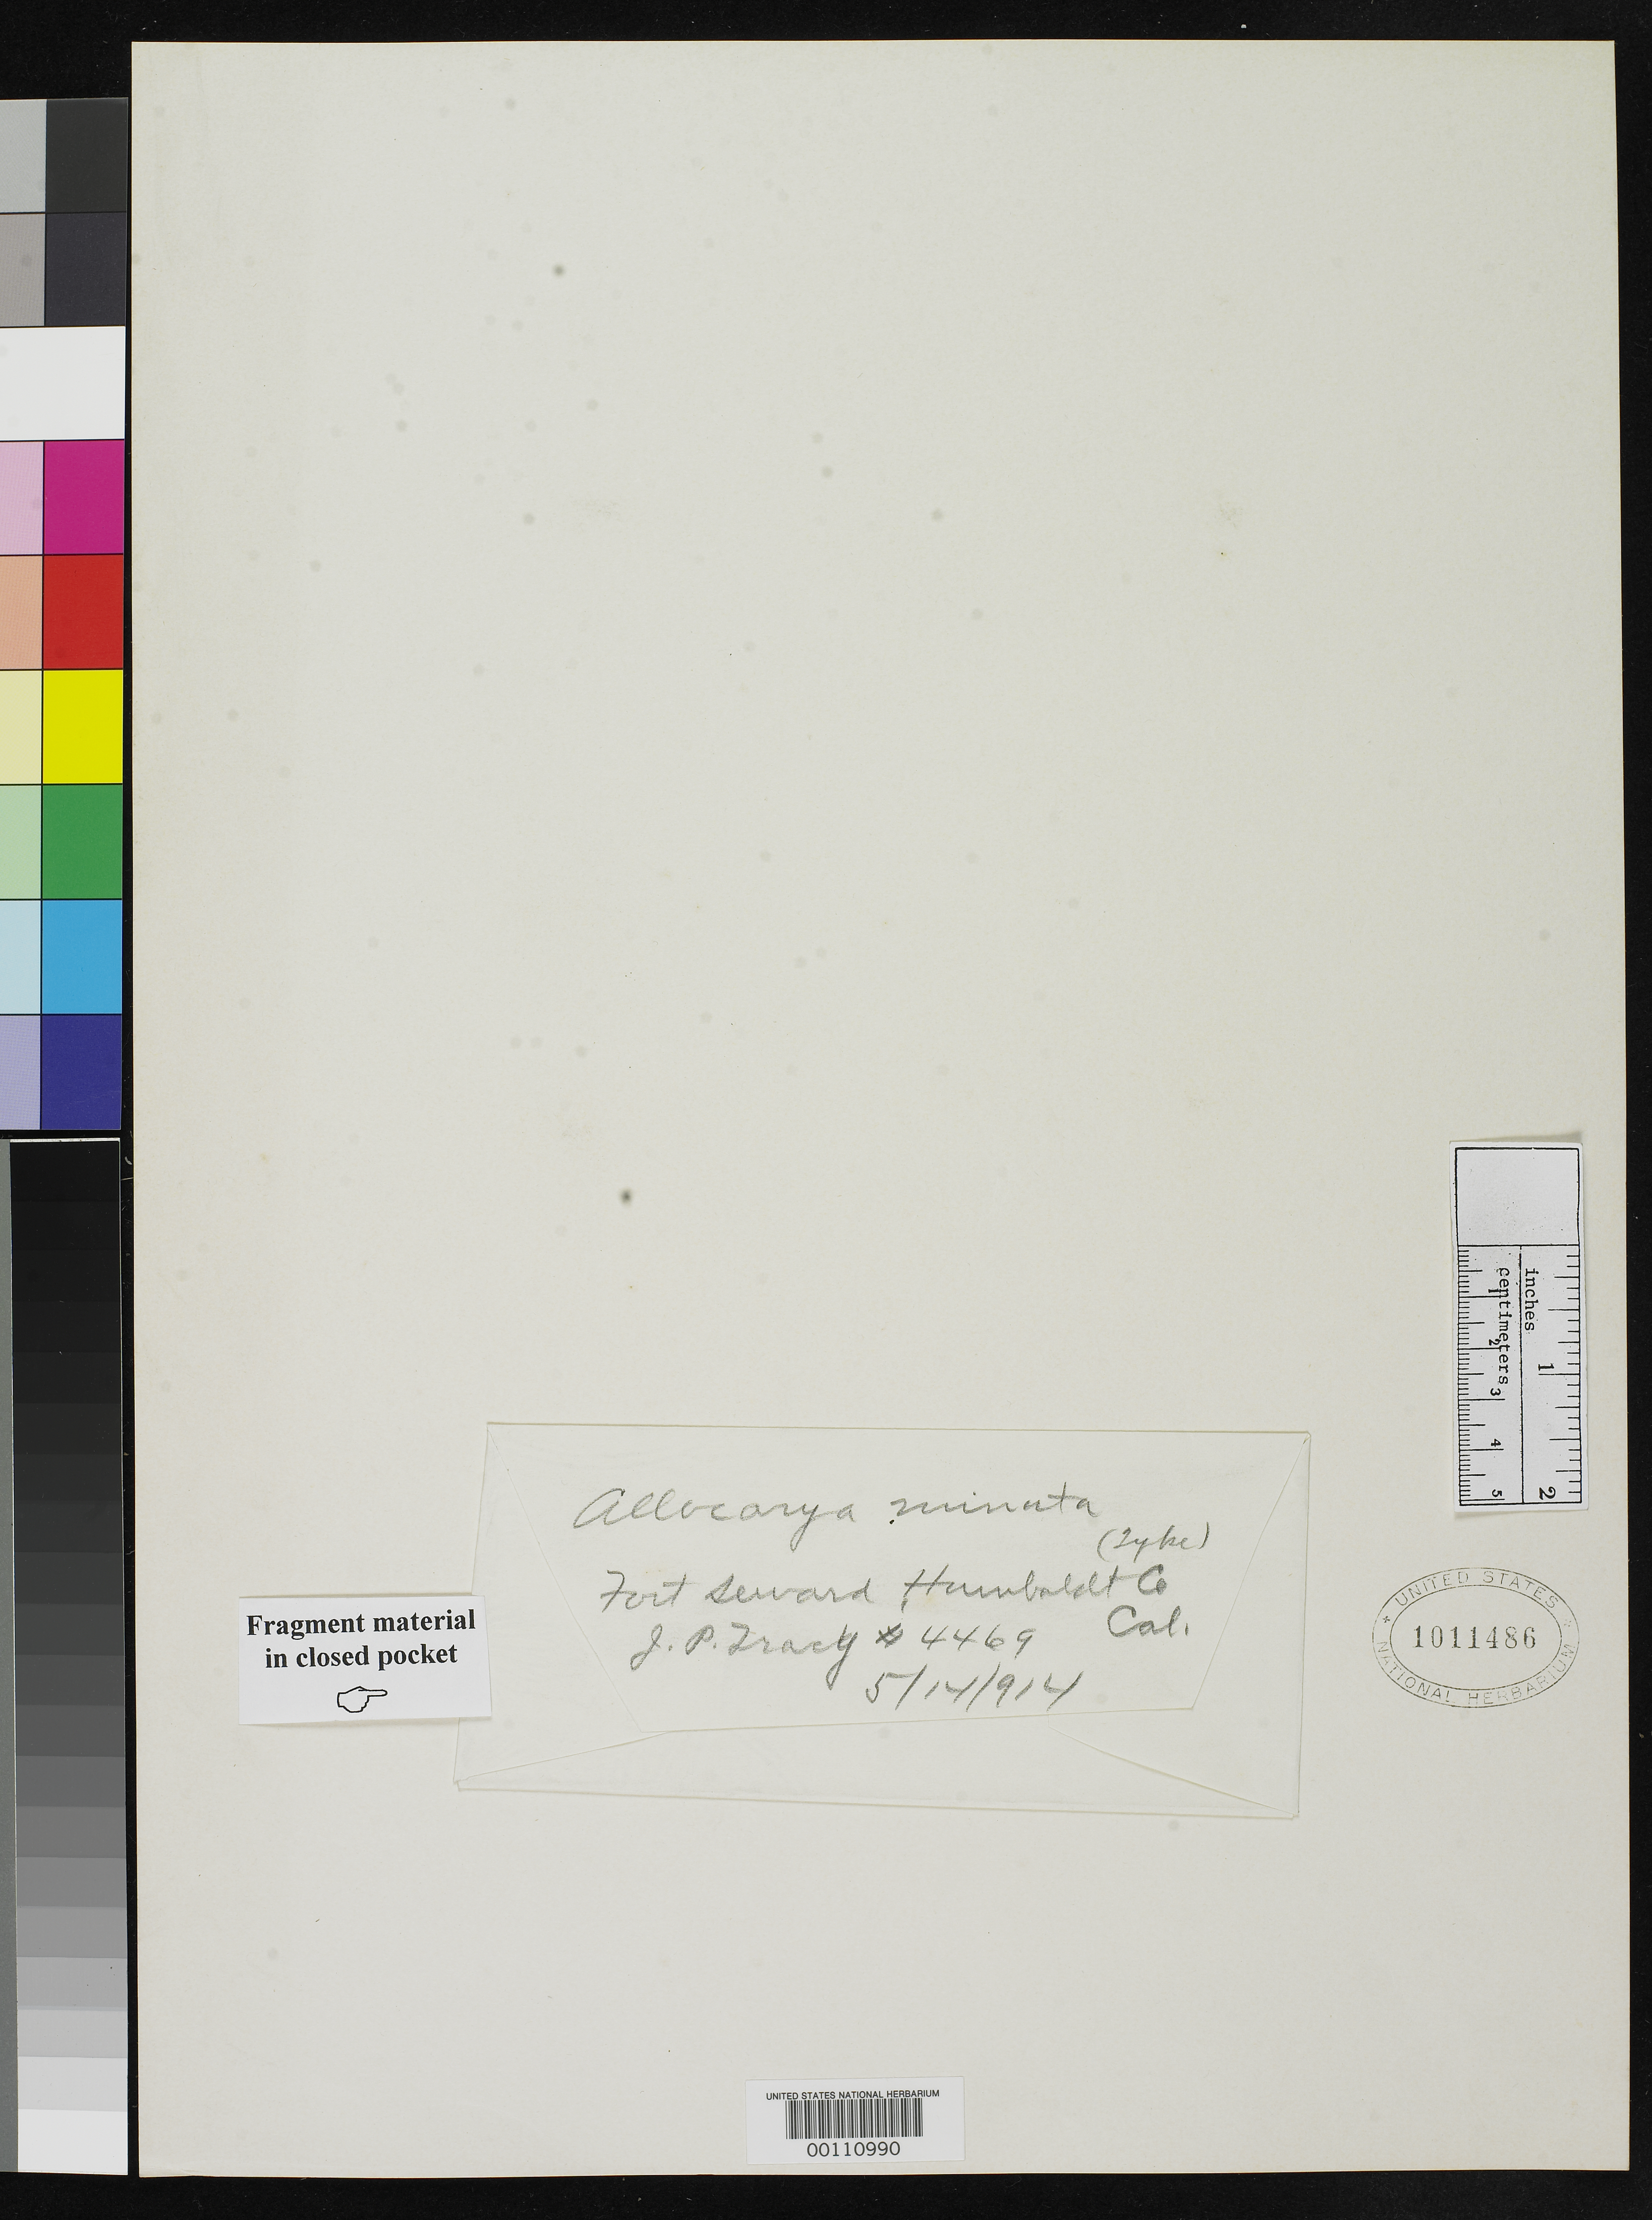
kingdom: Plantae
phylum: Tracheophyta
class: Magnoliopsida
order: Boraginales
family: Boraginaceae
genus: Allocarya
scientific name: Allocarya minuta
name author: Piper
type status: Isotype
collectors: J. Tracy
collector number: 4469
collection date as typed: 14 May 1914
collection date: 1914-05-14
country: United States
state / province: California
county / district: Humboldt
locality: Fort Seward.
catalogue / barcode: US 1011486